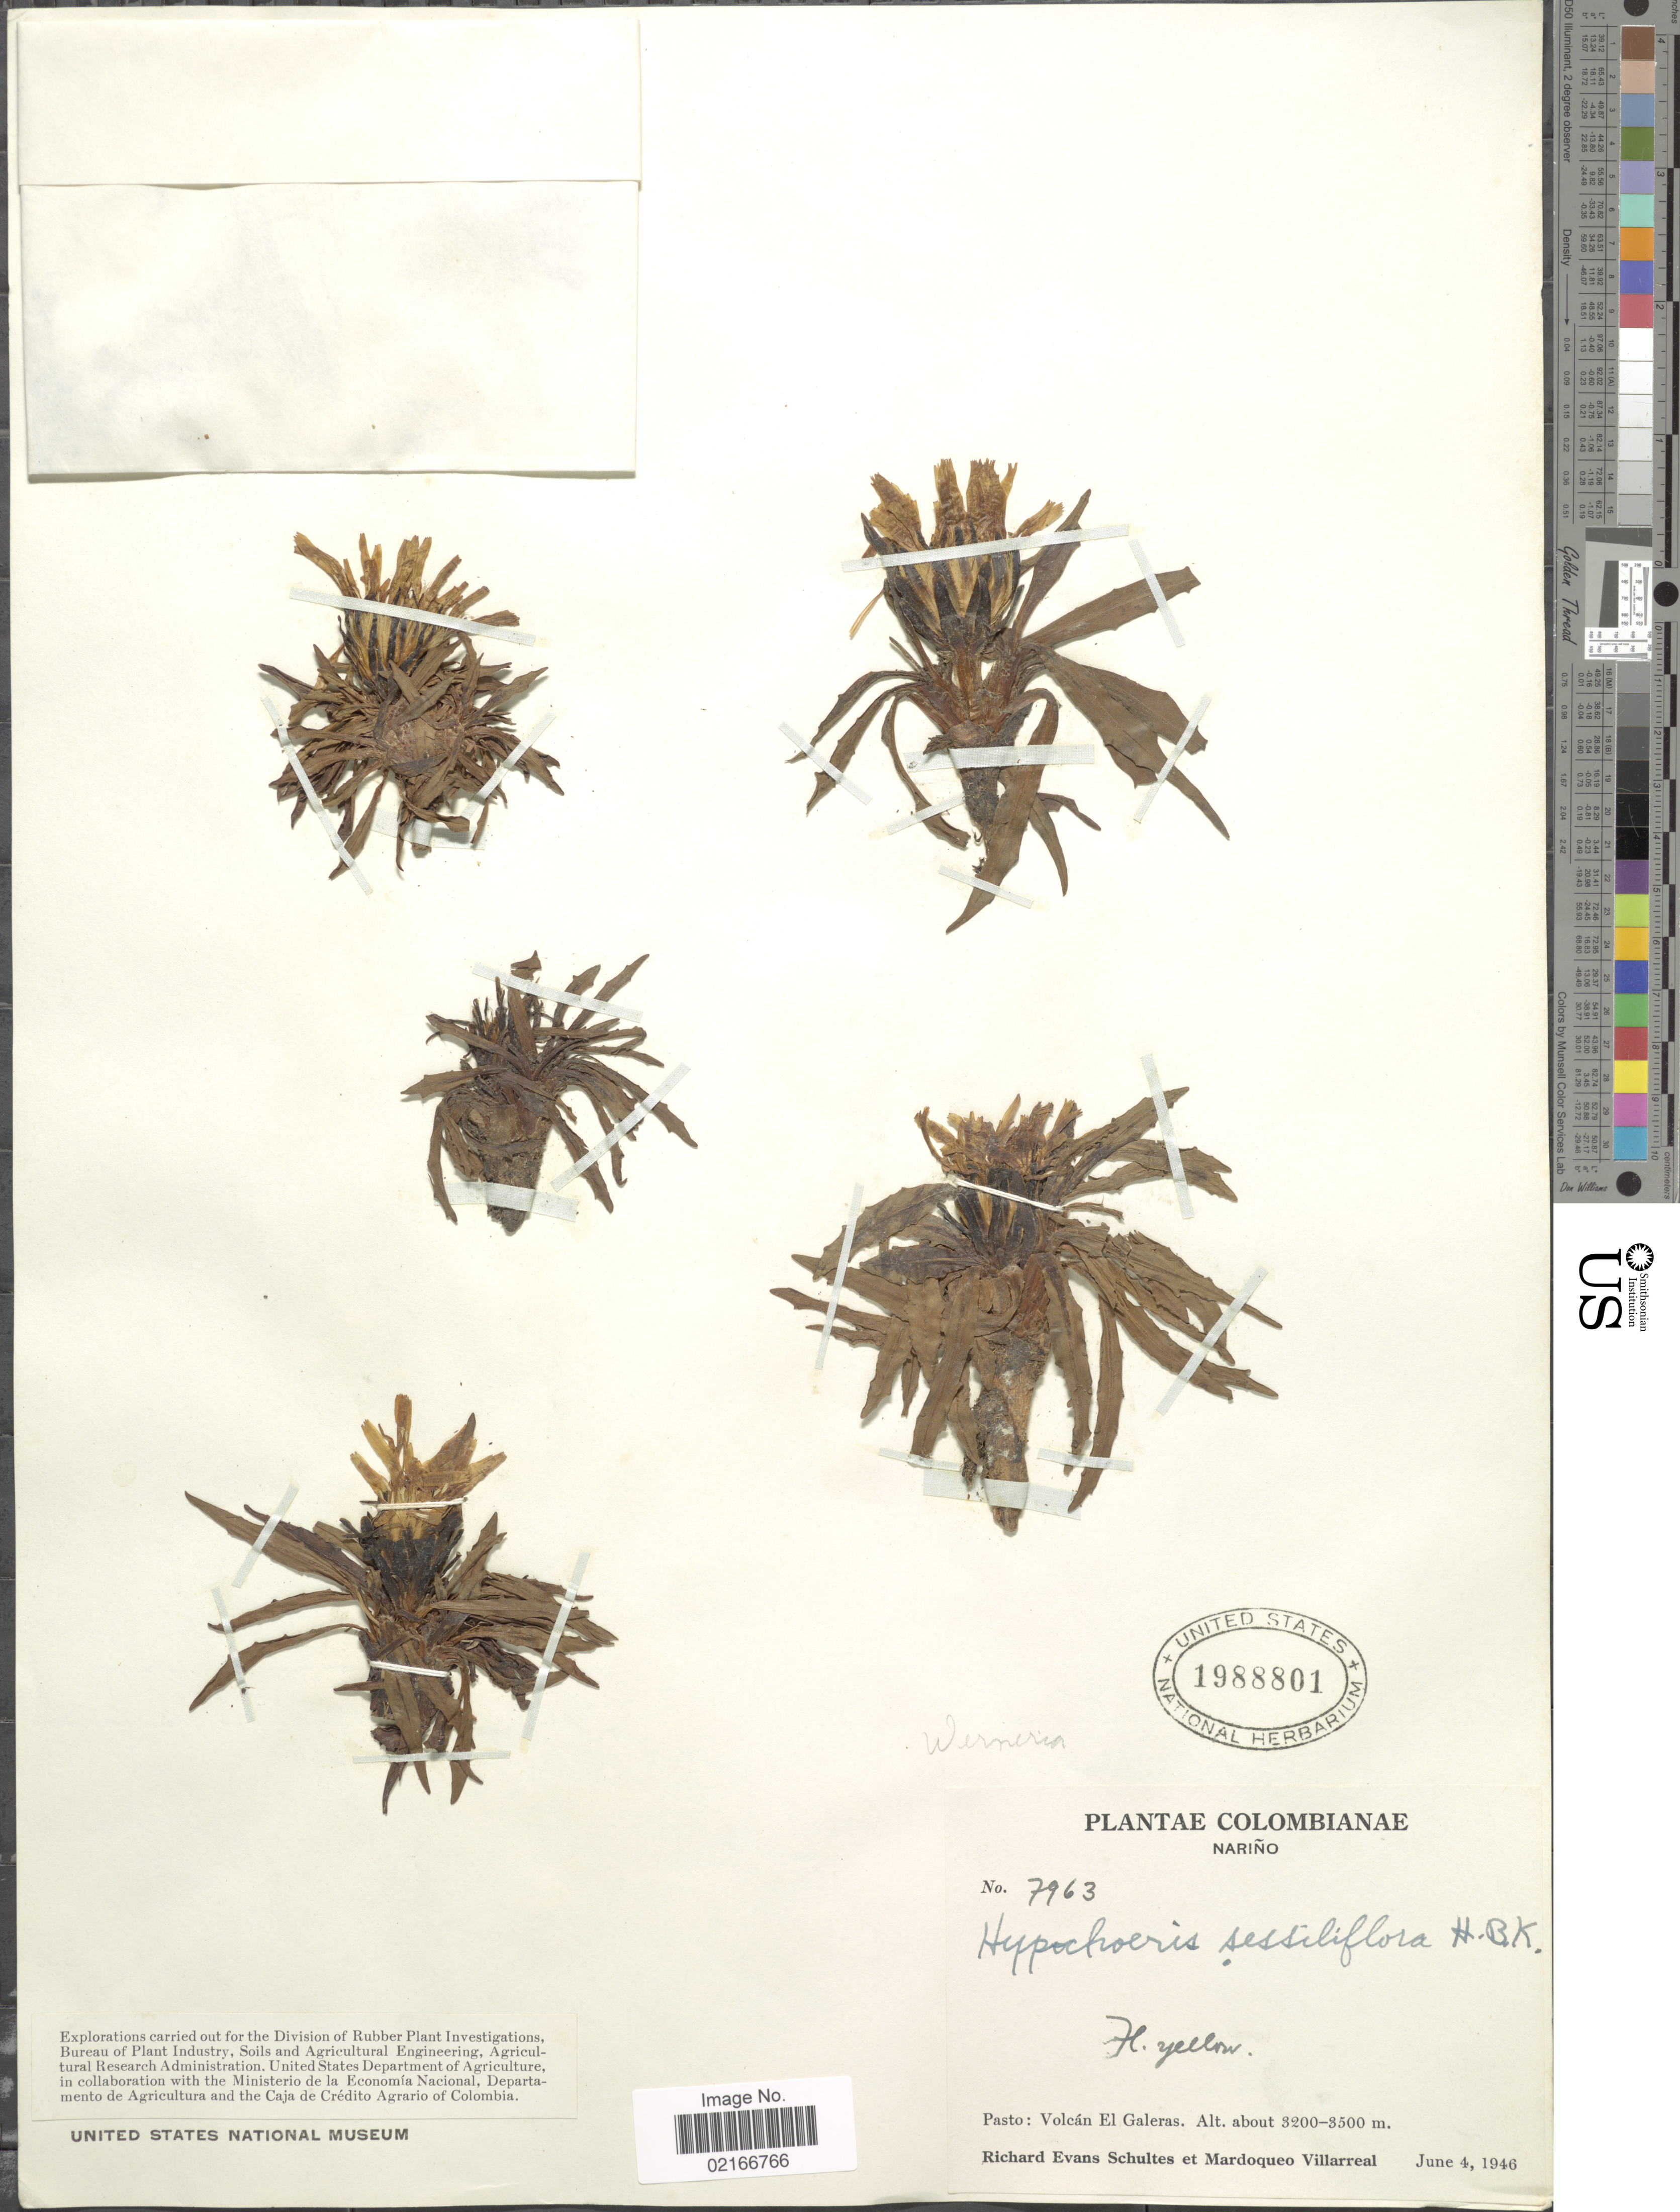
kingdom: Plantae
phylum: Tracheophyta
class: Magnoliopsida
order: Asterales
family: Asteraceae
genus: Hypochaeris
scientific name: Hypochaeris sessiflora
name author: Kunth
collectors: R. E. Schultes & M. Villareal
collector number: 7963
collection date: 1946-06-04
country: Colombia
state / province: Nariño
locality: Pasto: Volcán El Galeras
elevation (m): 3200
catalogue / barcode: US 1988801